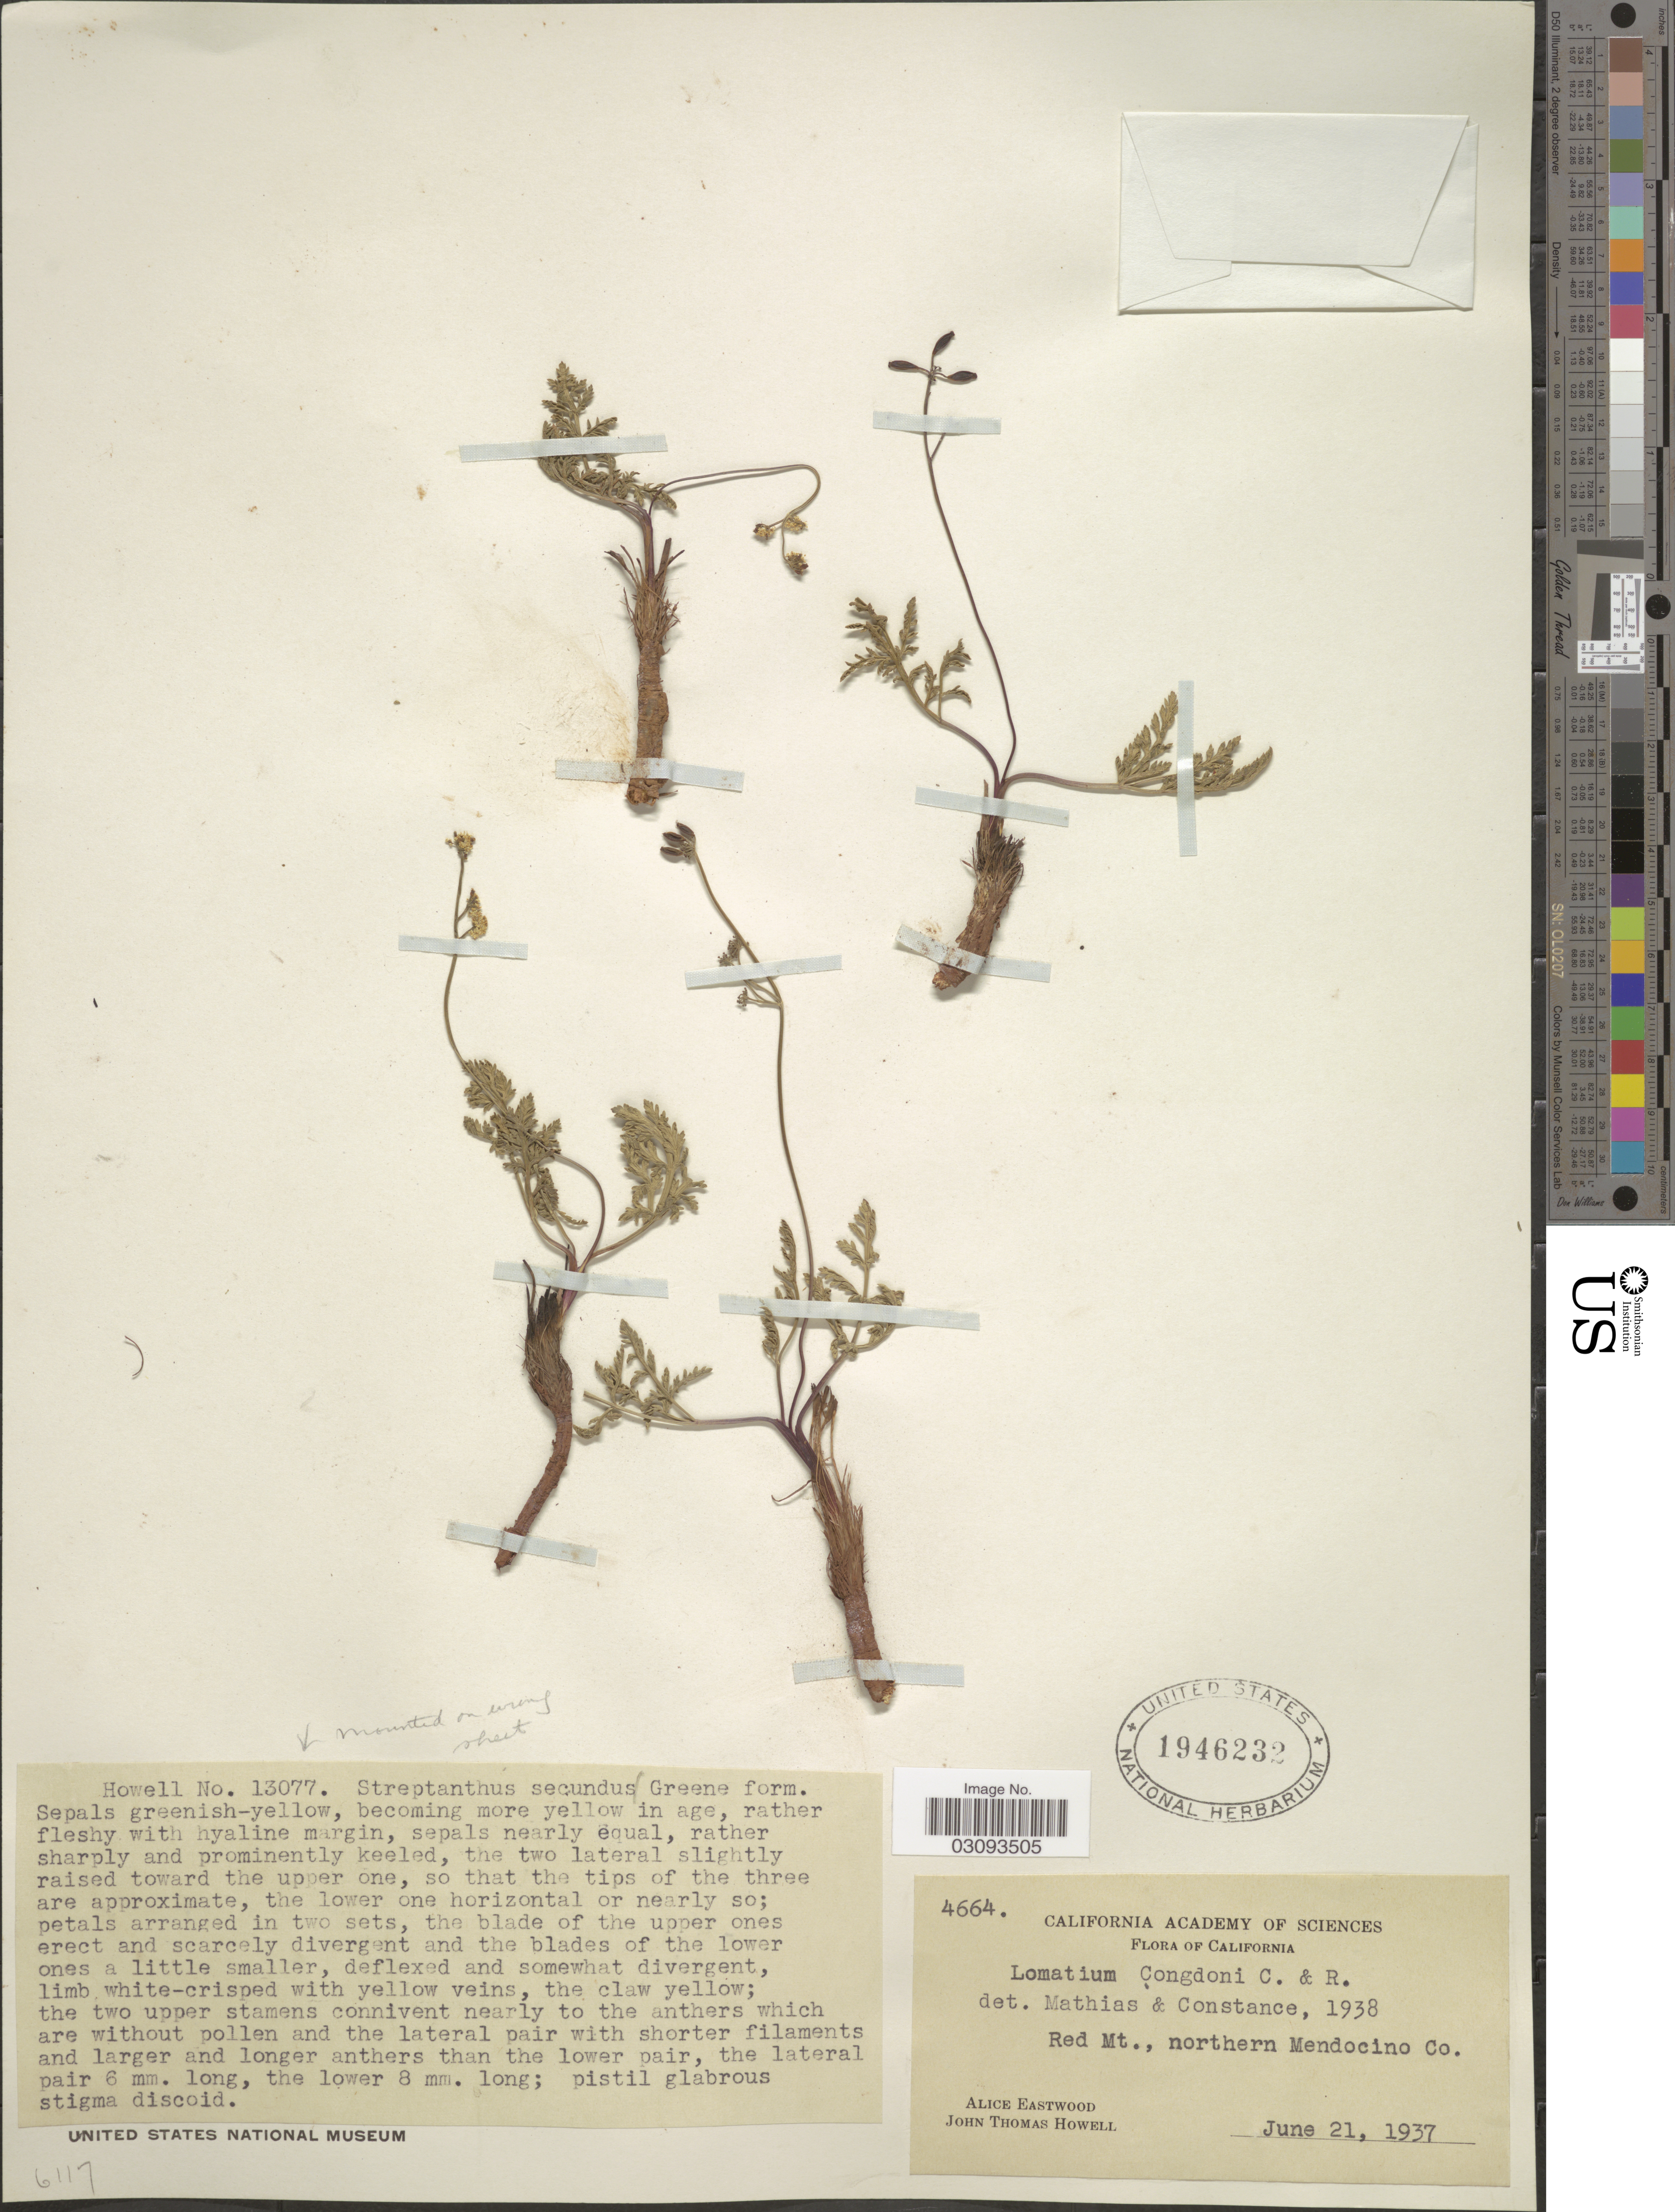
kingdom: Plantae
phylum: Tracheophyta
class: Magnoliopsida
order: Apiales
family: Apiaceae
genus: Lomatium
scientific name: Lomatium congdonii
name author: J.M. Coult. & Rose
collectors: A. Eastwood & J. T. Howell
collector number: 4664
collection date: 1937-06-21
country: United States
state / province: California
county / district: Mendocino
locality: Red Mt., northern Mendocino Co.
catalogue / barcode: US 1946232